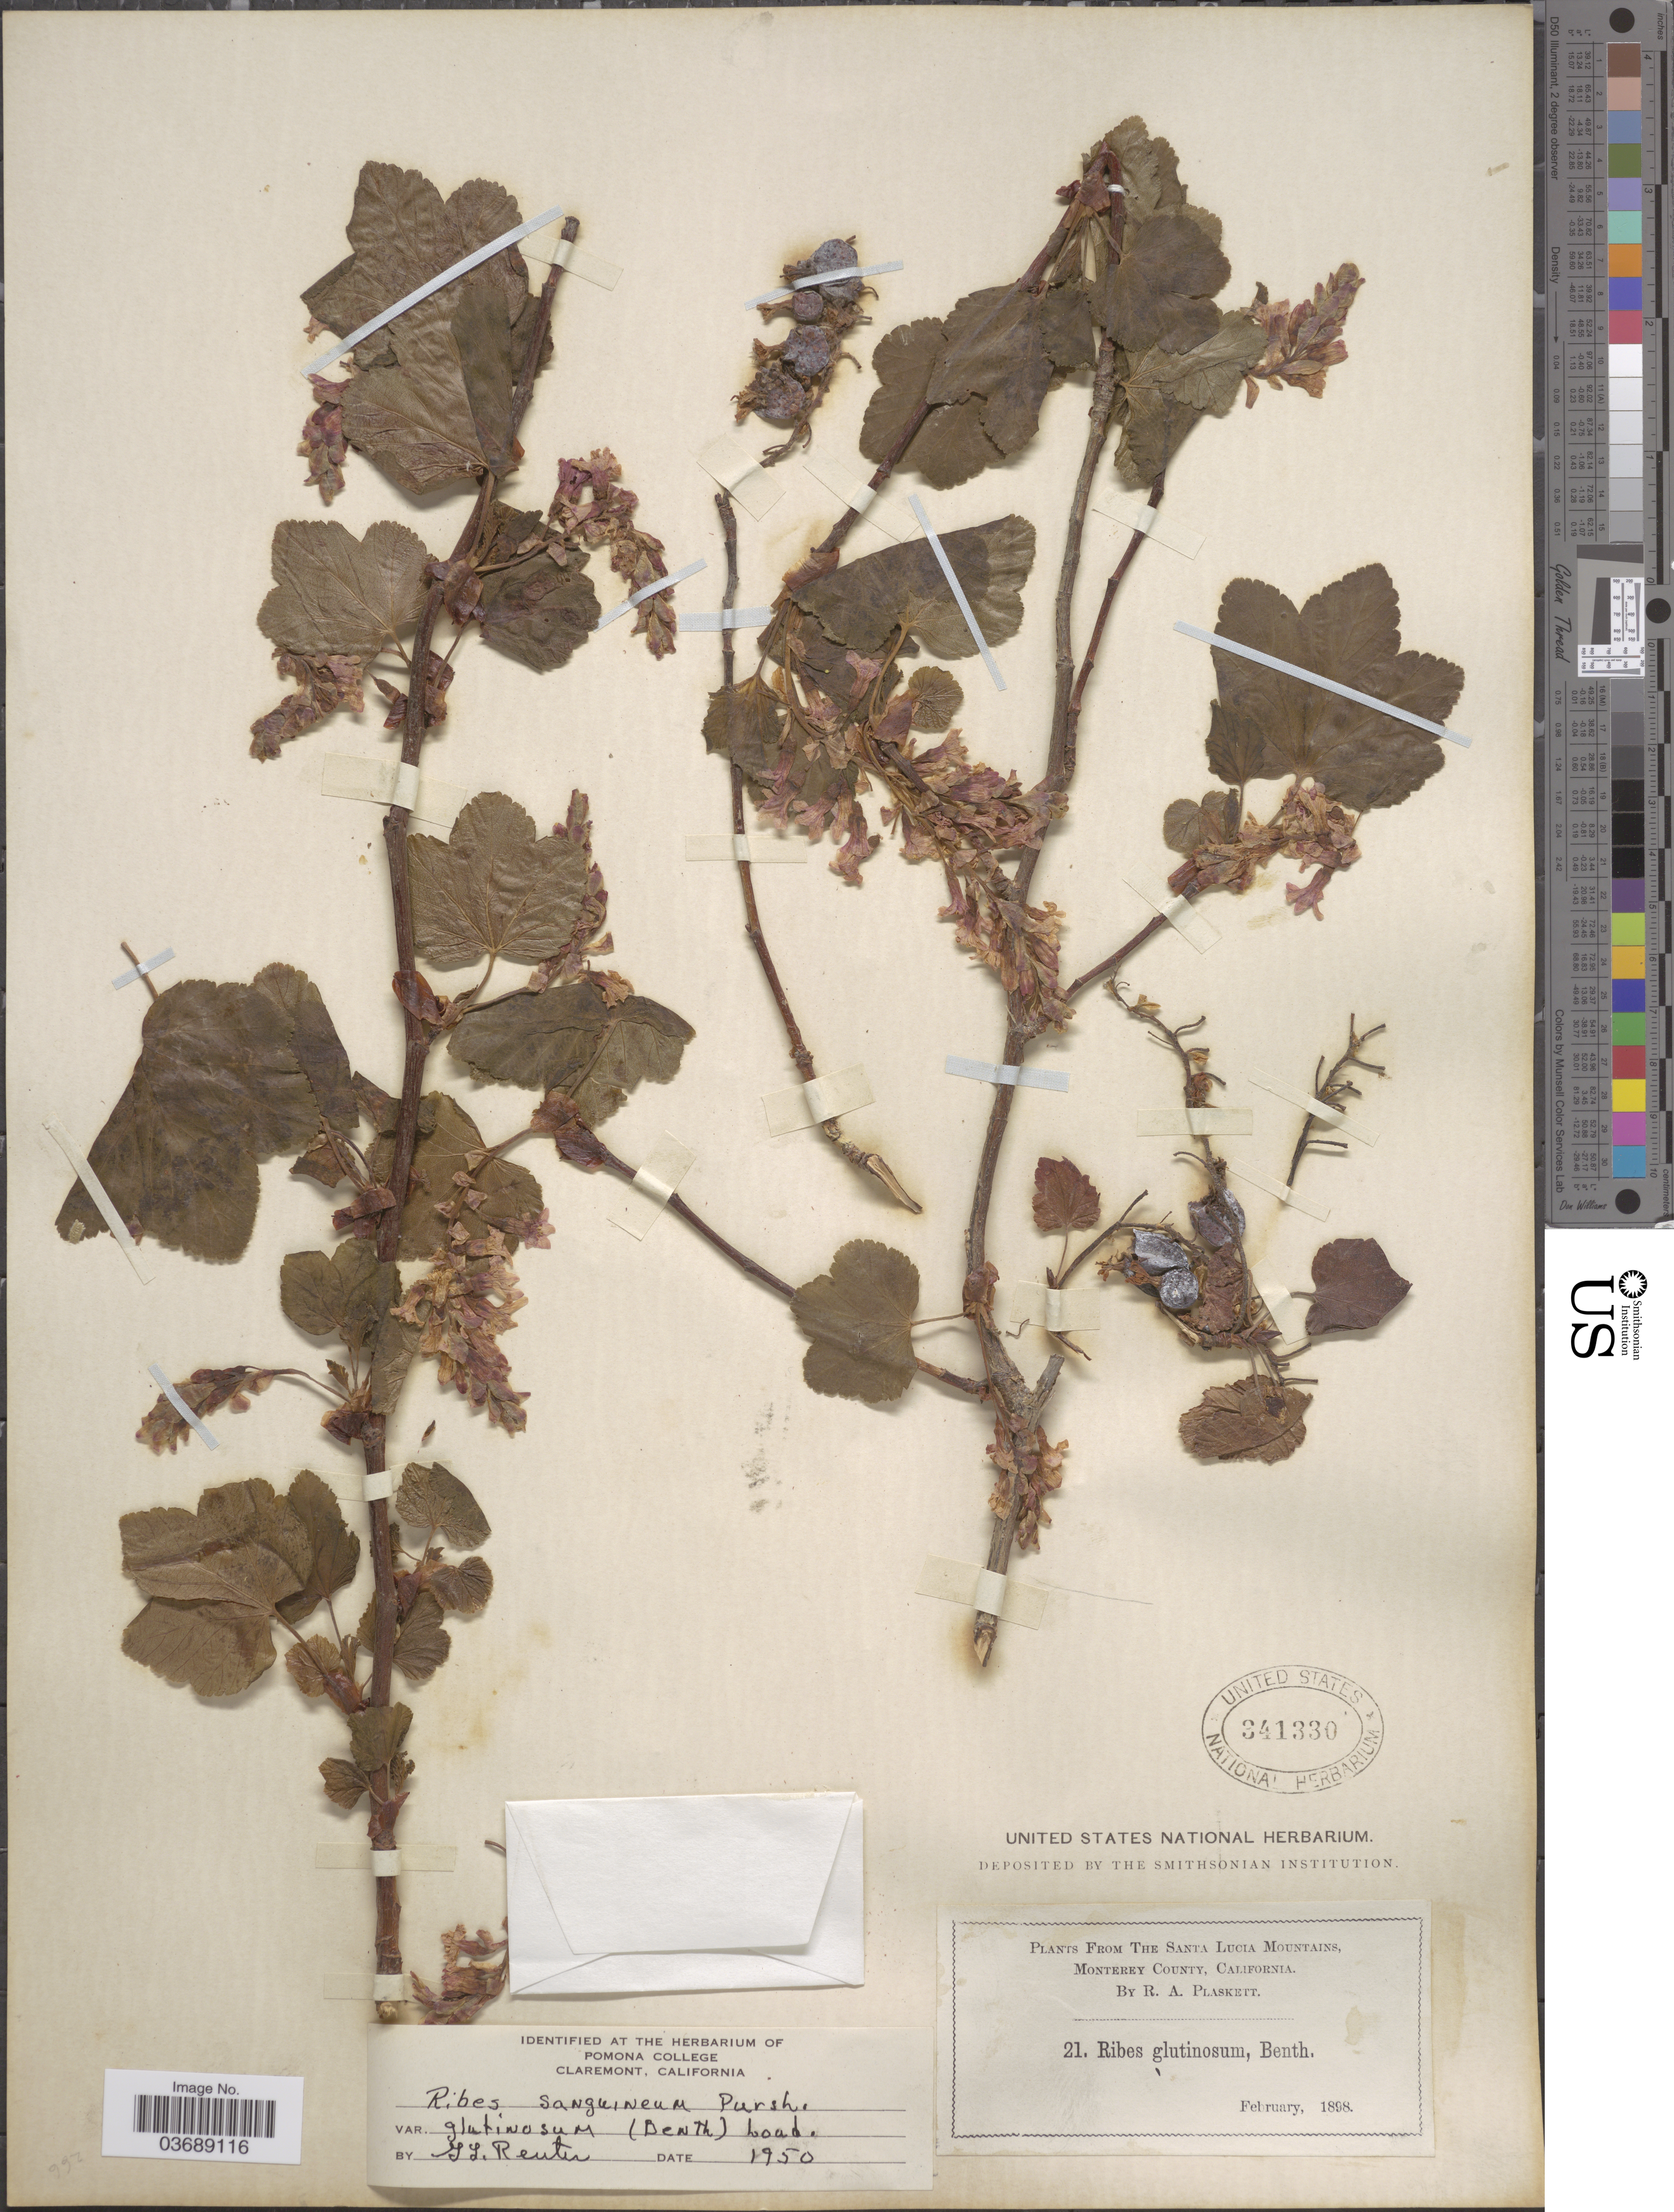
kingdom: Plantae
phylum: Tracheophyta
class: Magnoliopsida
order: Saxifragales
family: Grossulariaceae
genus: Ribes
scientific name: Ribes sanguineum var. glutinosum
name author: (Benth.) Loudon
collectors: R. Plaskett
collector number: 21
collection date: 1898-02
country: United States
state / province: California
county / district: Monterey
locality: The Santa Lucia Mountains, Monterey County.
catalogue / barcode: US 341330